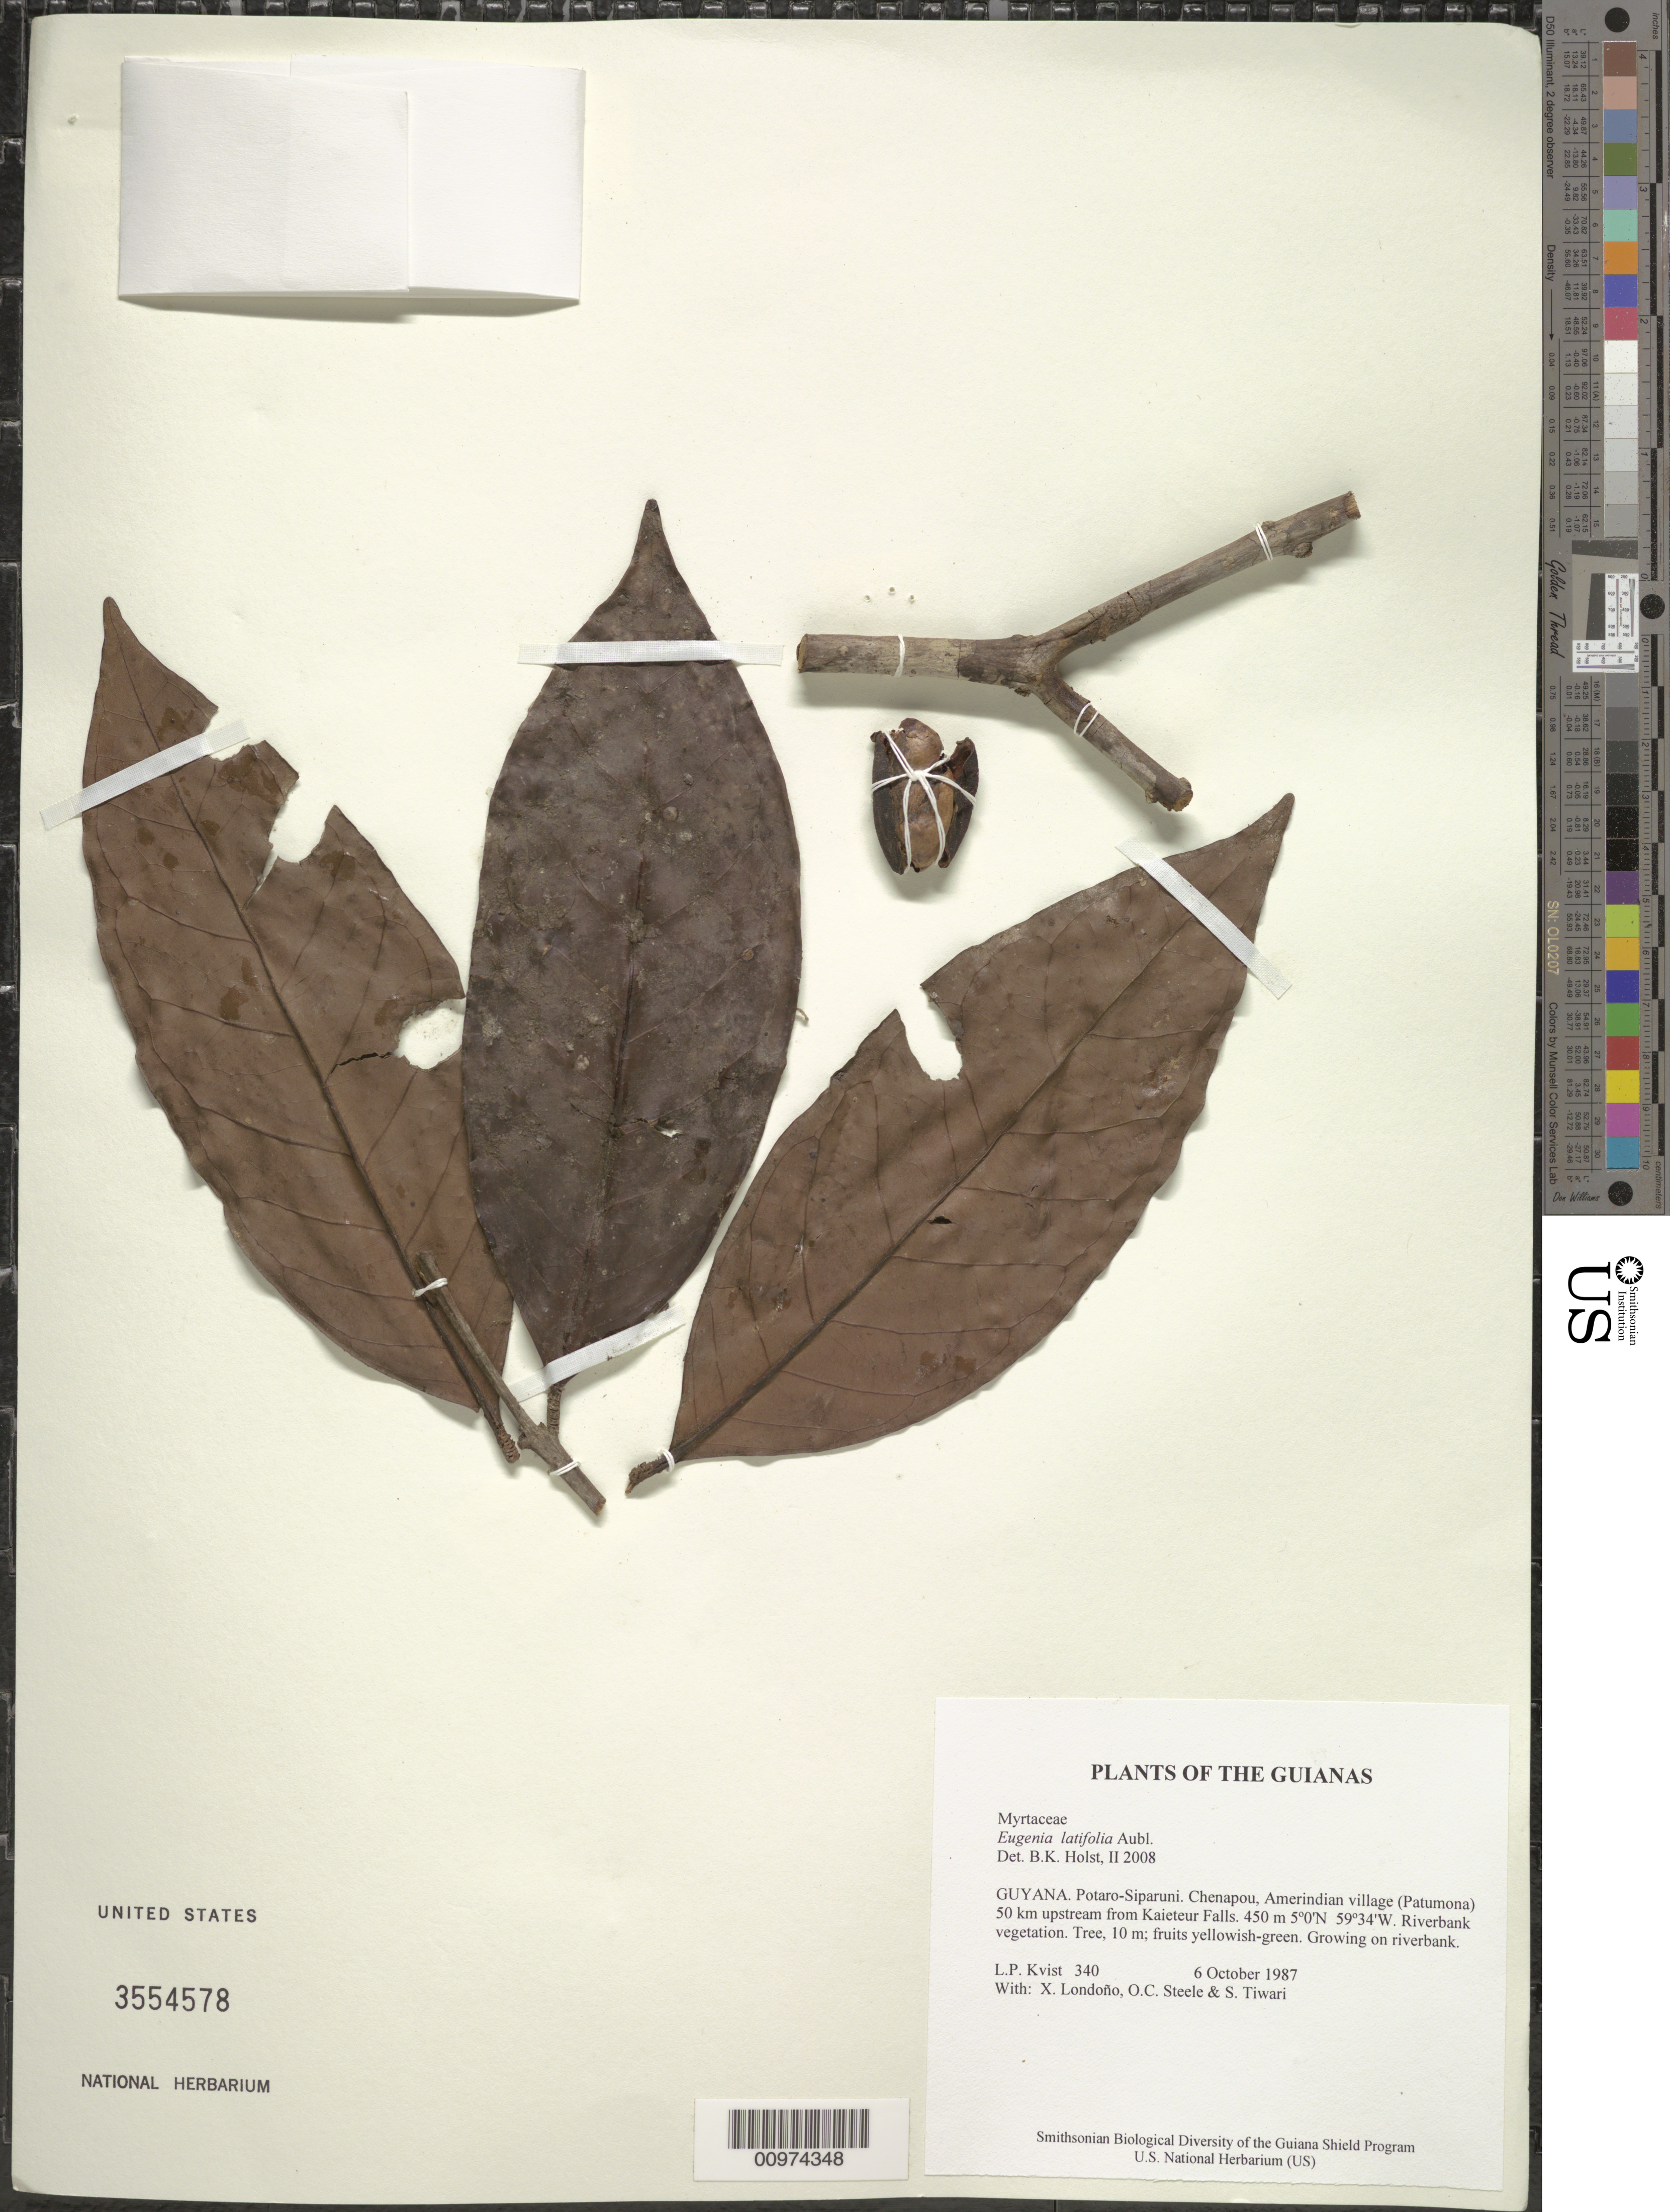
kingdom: Plantae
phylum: Tracheophyta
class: Magnoliopsida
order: Myrtales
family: Myrtaceae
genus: Eugenia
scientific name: Eugenia latifolia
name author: Aubl.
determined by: Holst, Bruce K.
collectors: L. P. Kvist, X. Londoño, O. C. Steele & S. Tiwari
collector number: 340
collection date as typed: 6 October 1987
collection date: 1987-10-06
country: Guyana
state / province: Potaro-Siparuni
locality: Chenapou, Amerindian village (Patumona) 50 km upstream from Kaieteur Falls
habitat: Riverbank vegetation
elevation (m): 450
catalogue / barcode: US 35545678